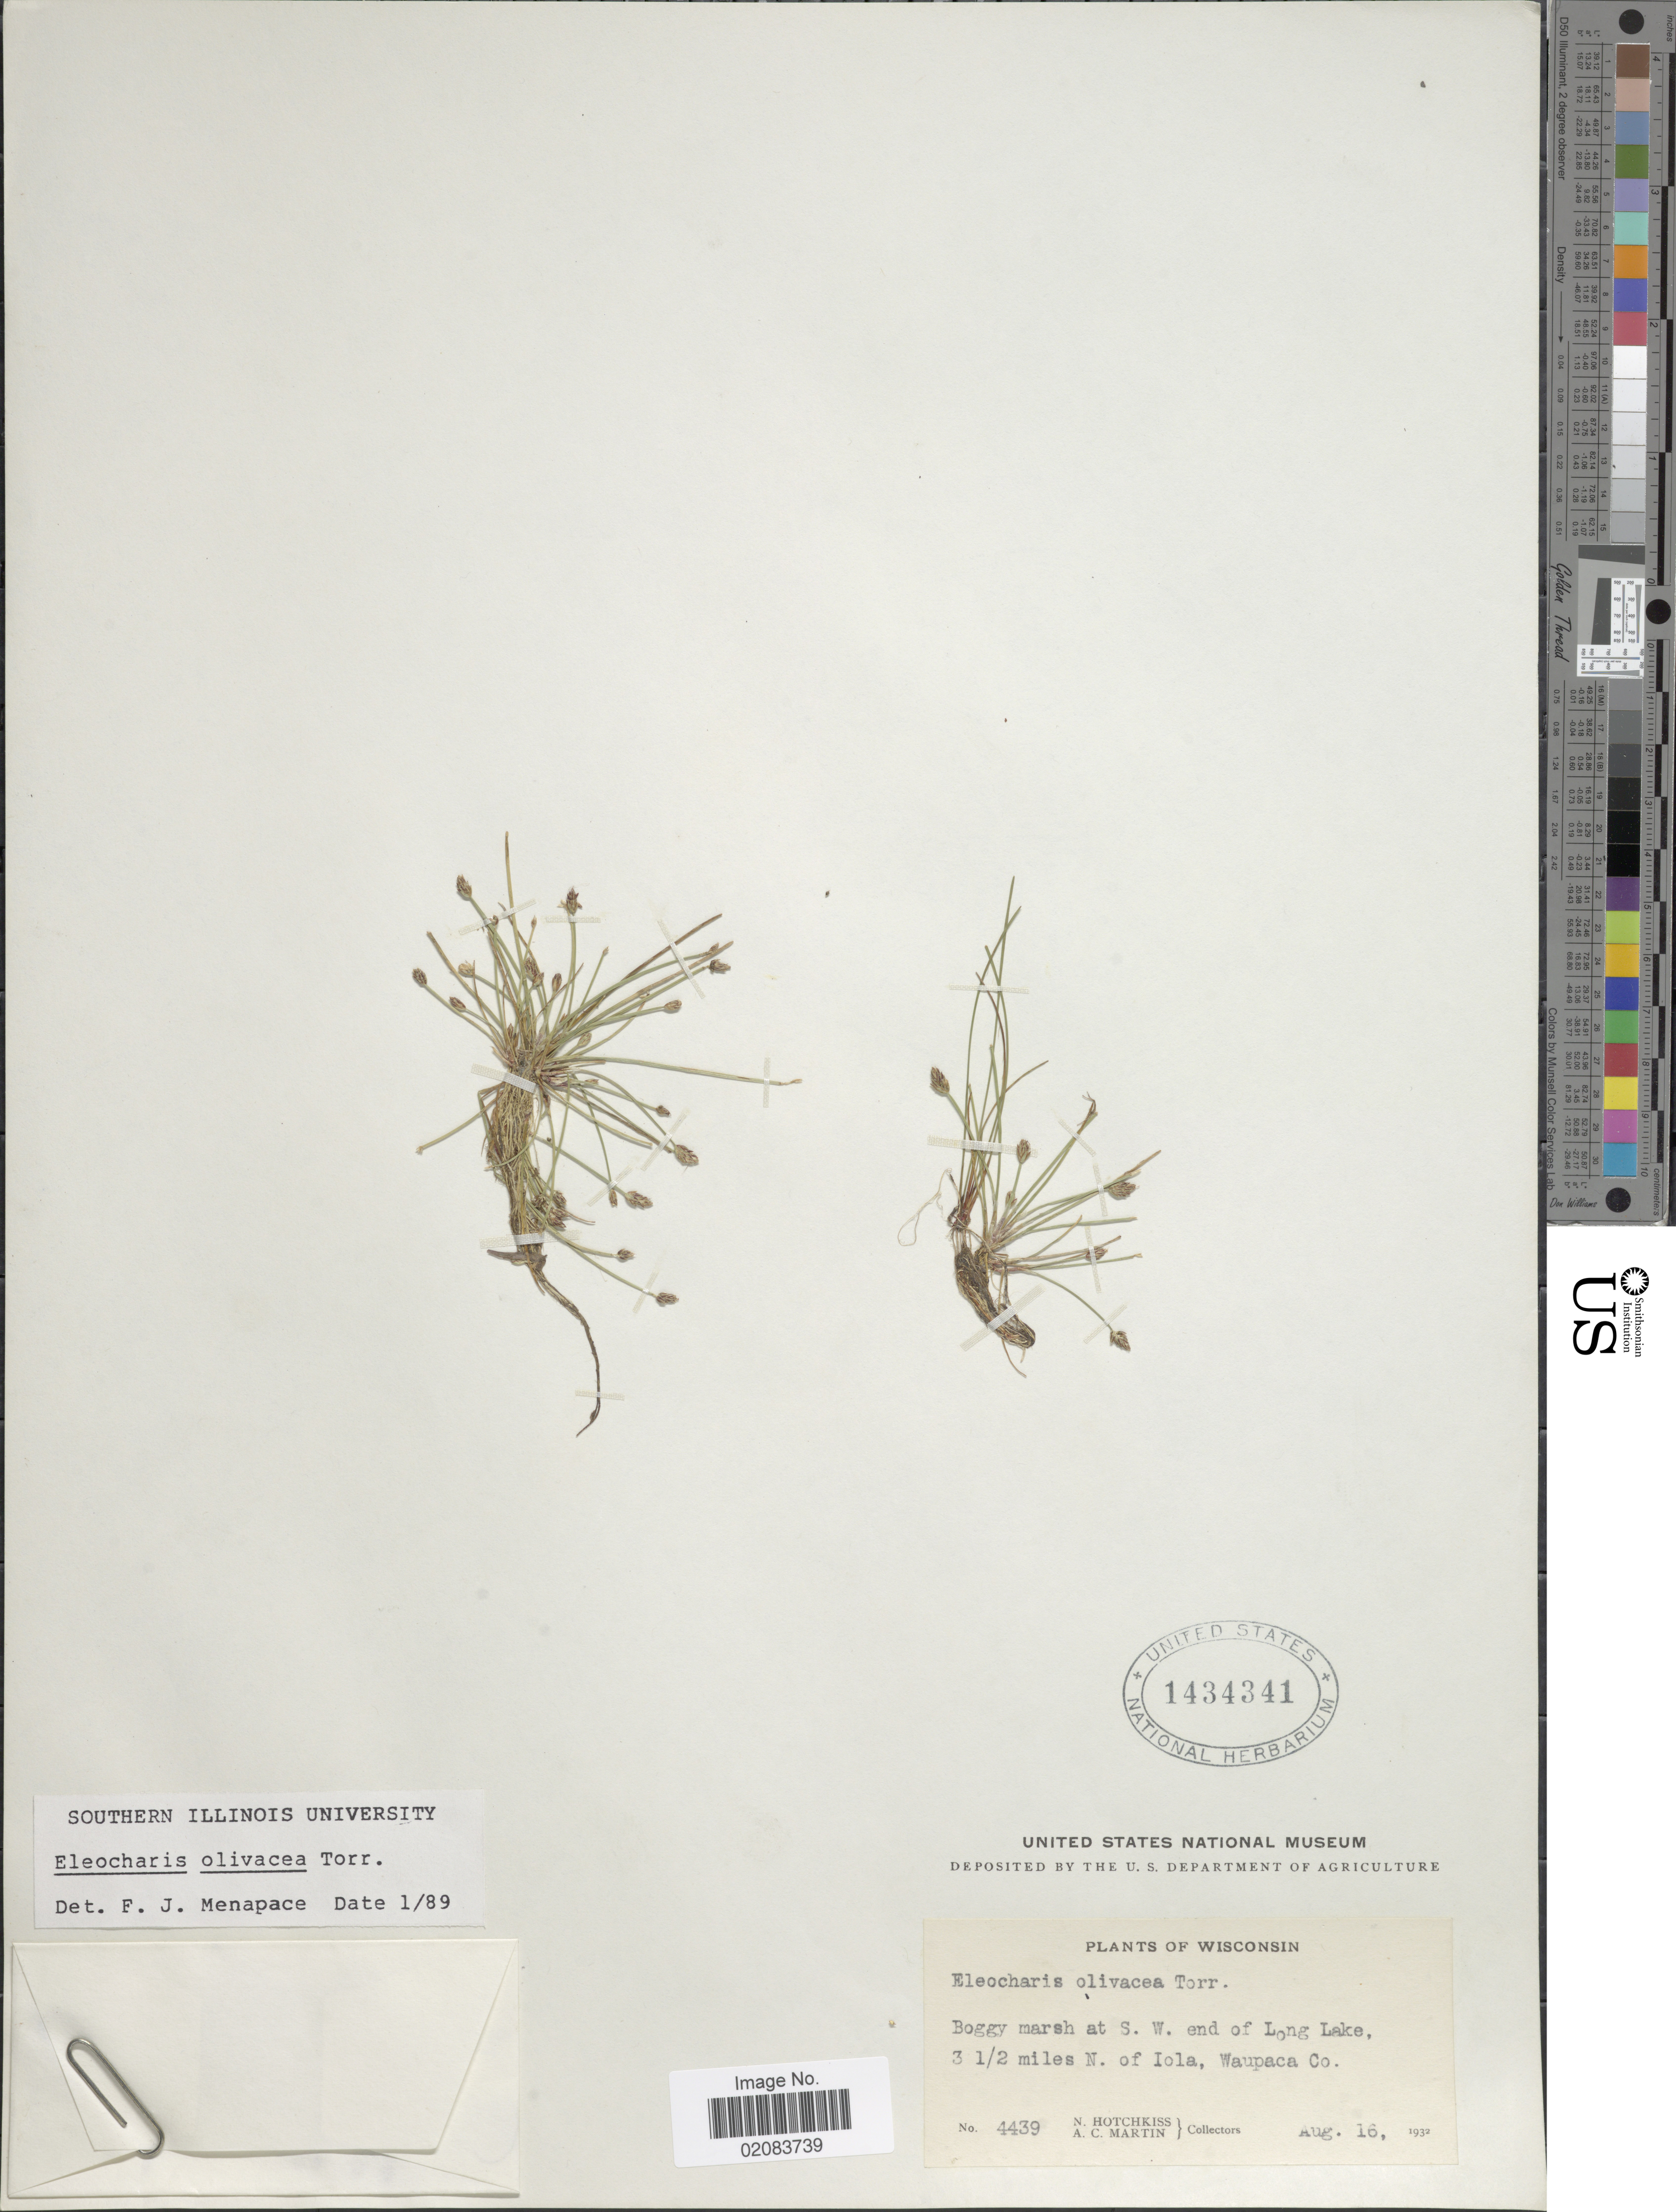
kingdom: Plantae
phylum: Tracheophyta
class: Liliopsida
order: Poales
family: Cyperaceae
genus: Eleocharis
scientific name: Eleocharis olivacea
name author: Torr.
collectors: N. Hotchkiss & A. C. Martin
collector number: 4439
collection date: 1932-08-16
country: United States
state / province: Wisconsin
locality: Boggy marsh at S.W. end of Long Lake, 3 1/2 miles N. of Iola, Waupaca Co.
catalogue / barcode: US 1434341